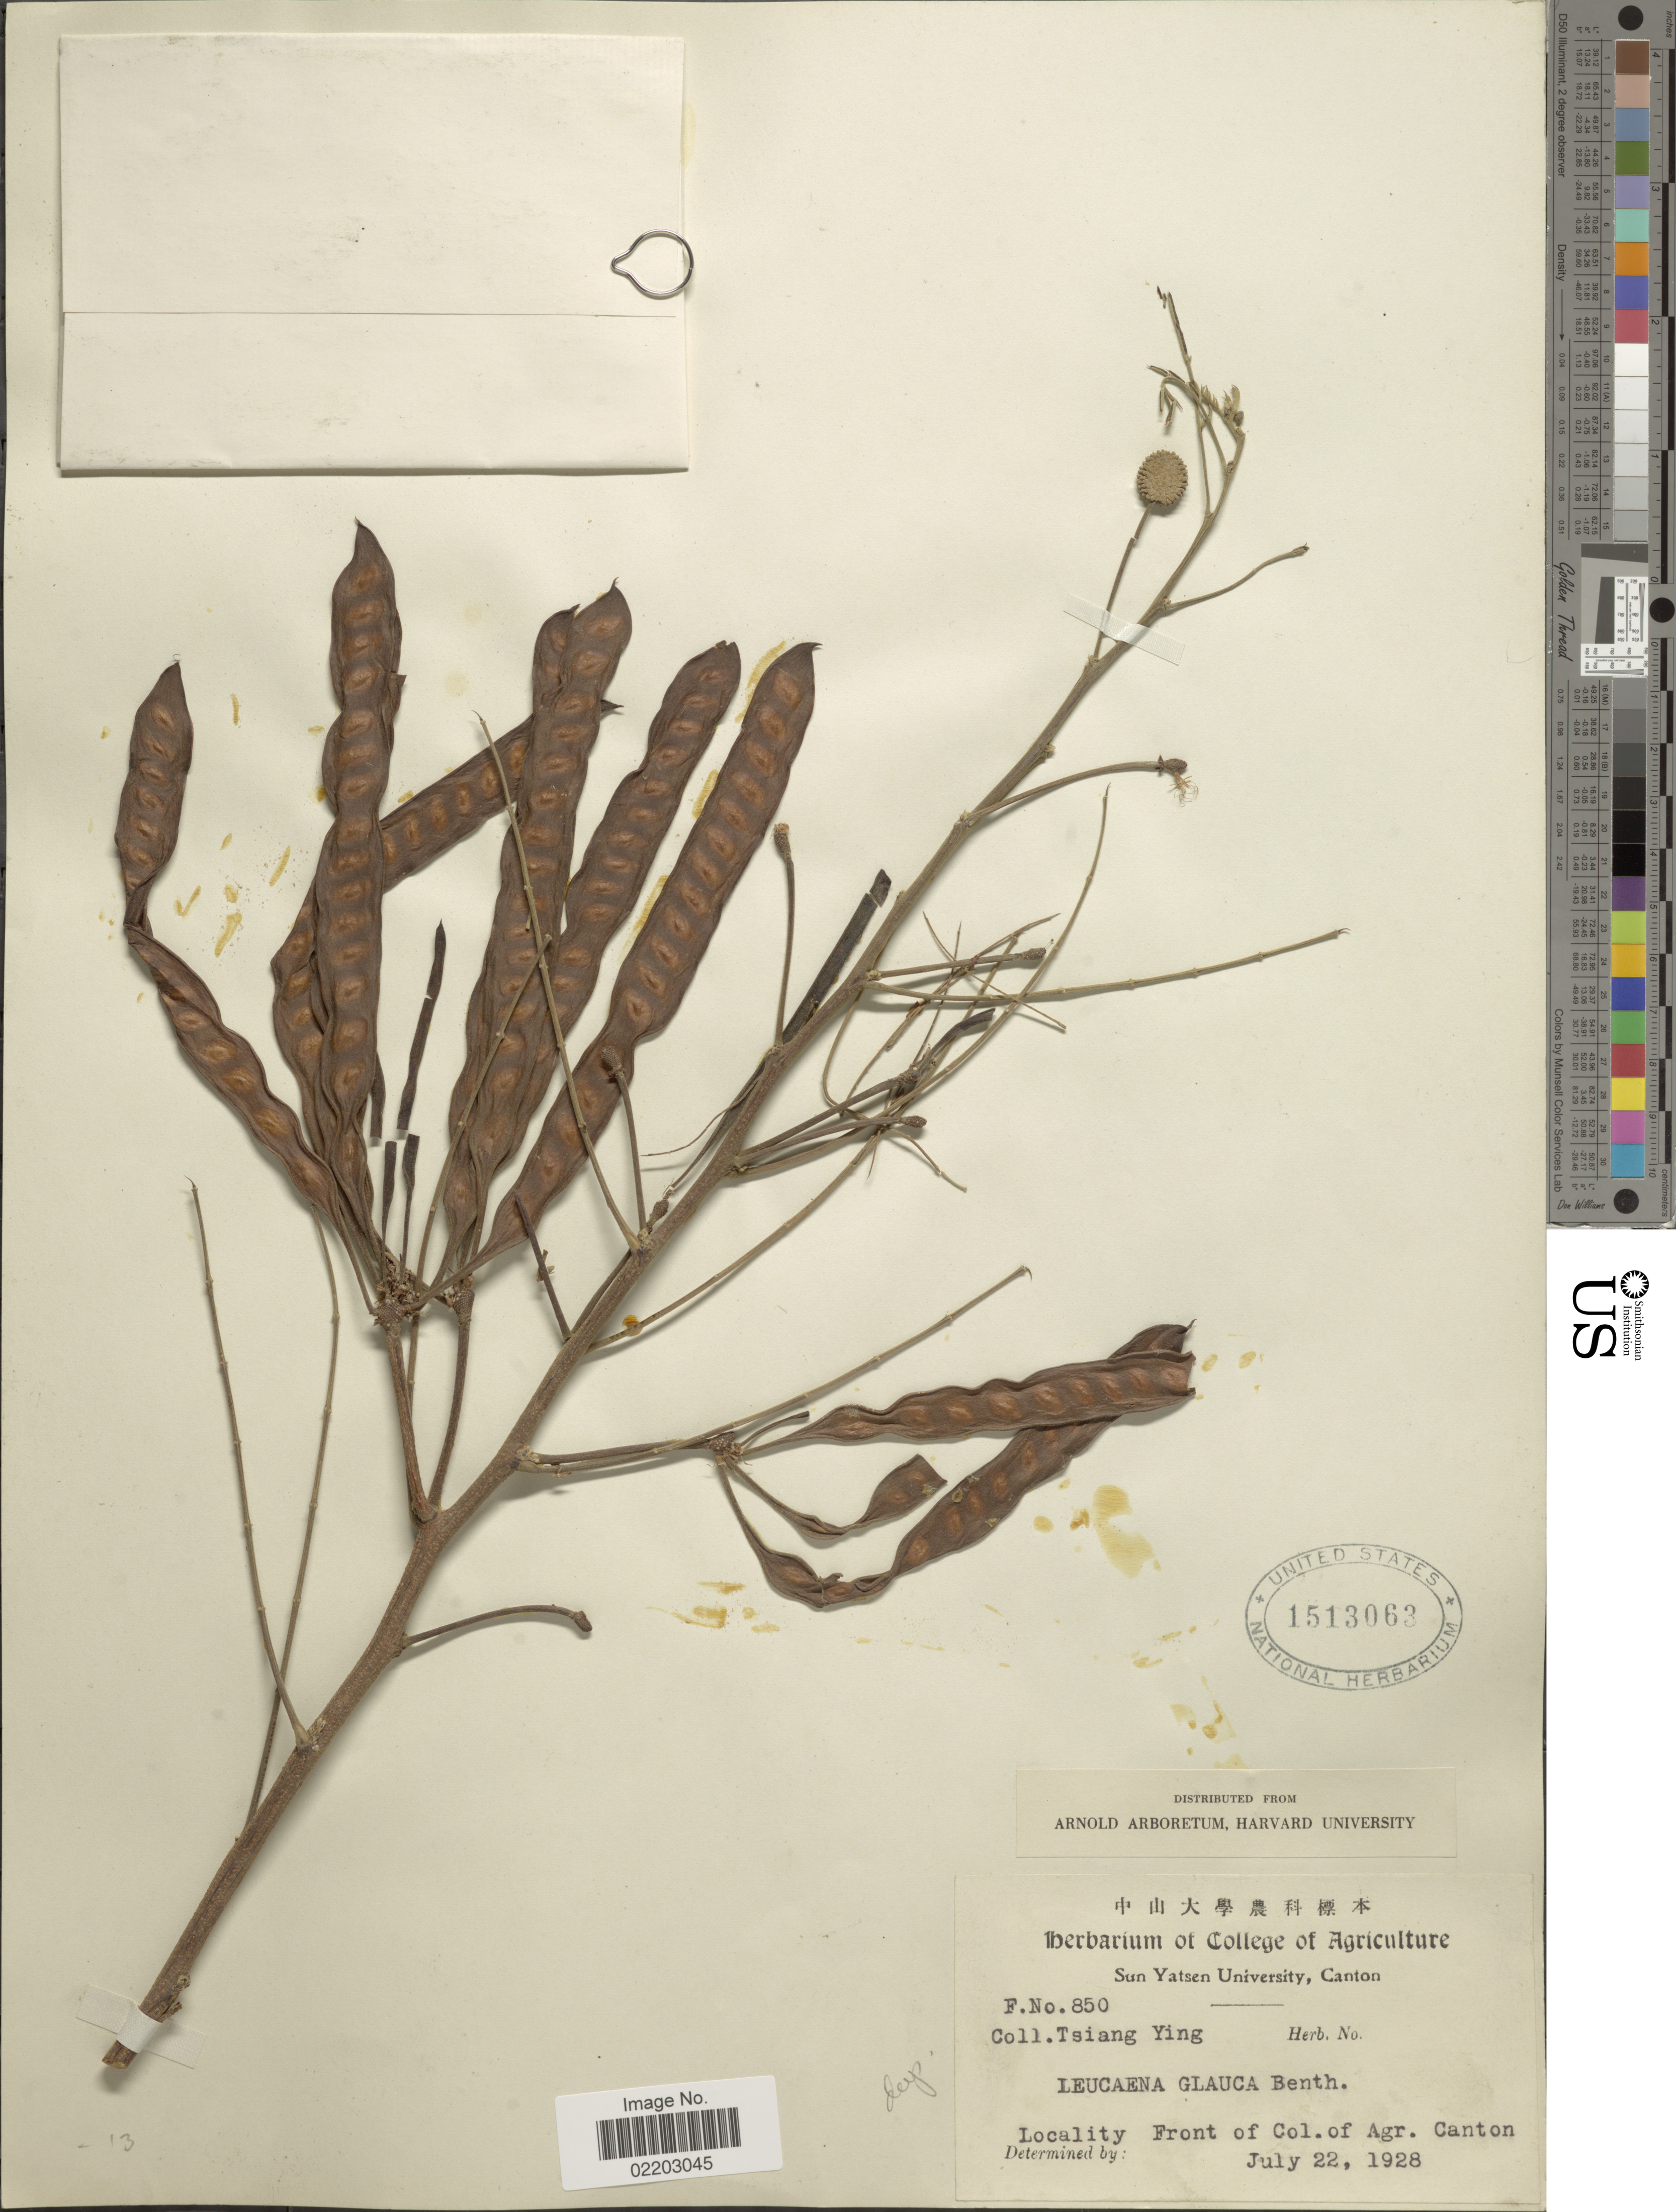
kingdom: Plantae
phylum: Tracheophyta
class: Magnoliopsida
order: Fabales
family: Fabaceae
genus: Leucaena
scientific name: Leucaena leucocephala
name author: (Lam.) de Wit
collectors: Y. Tsiang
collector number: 850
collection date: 1928-07-22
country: China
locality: Font of Col. of Agr. Canton.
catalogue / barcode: US 1513063